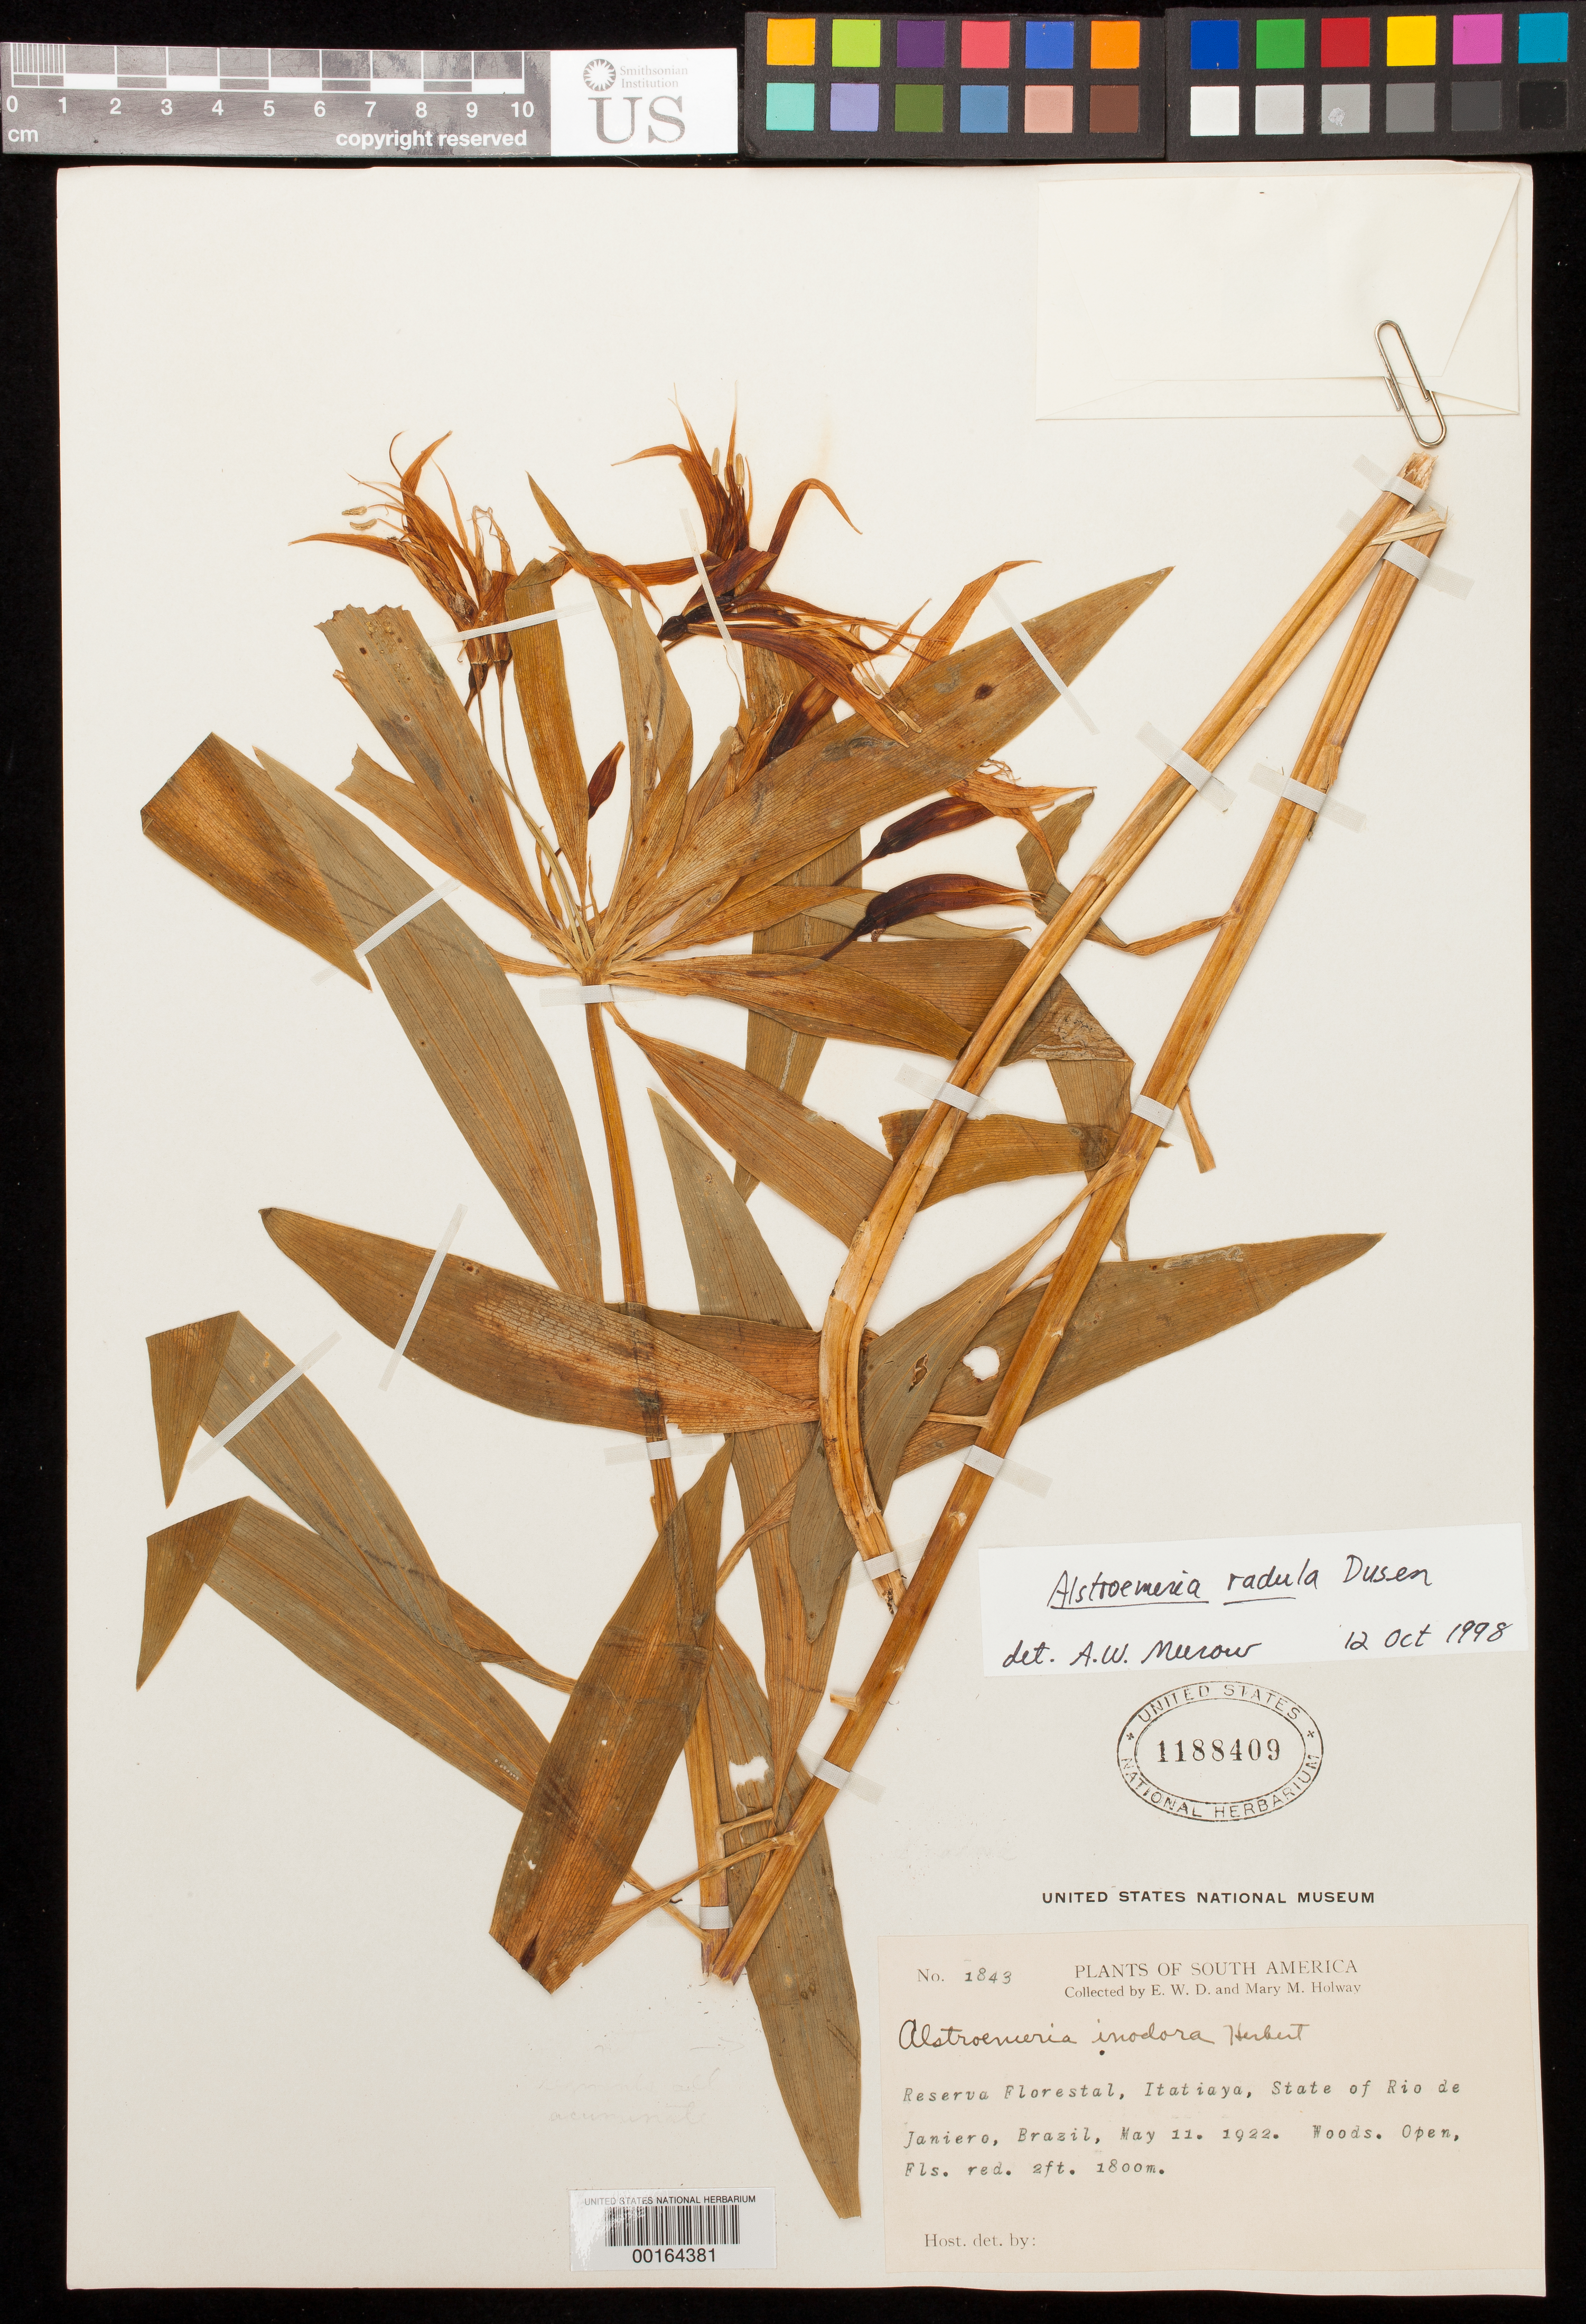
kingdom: Plantae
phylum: Tracheophyta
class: Liliopsida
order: Liliales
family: Alstroemeriaceae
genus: Alstroemeria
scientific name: Alstroemeria radula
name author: Dusén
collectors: E. W. D. Holway & M. M. Holway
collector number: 1843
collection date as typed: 11 May 1922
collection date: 1922-05-11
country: Brazil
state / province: Rio de Janeiro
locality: Reserva florestal, itatiaya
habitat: Woods, open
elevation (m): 1800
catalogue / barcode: US 1188409